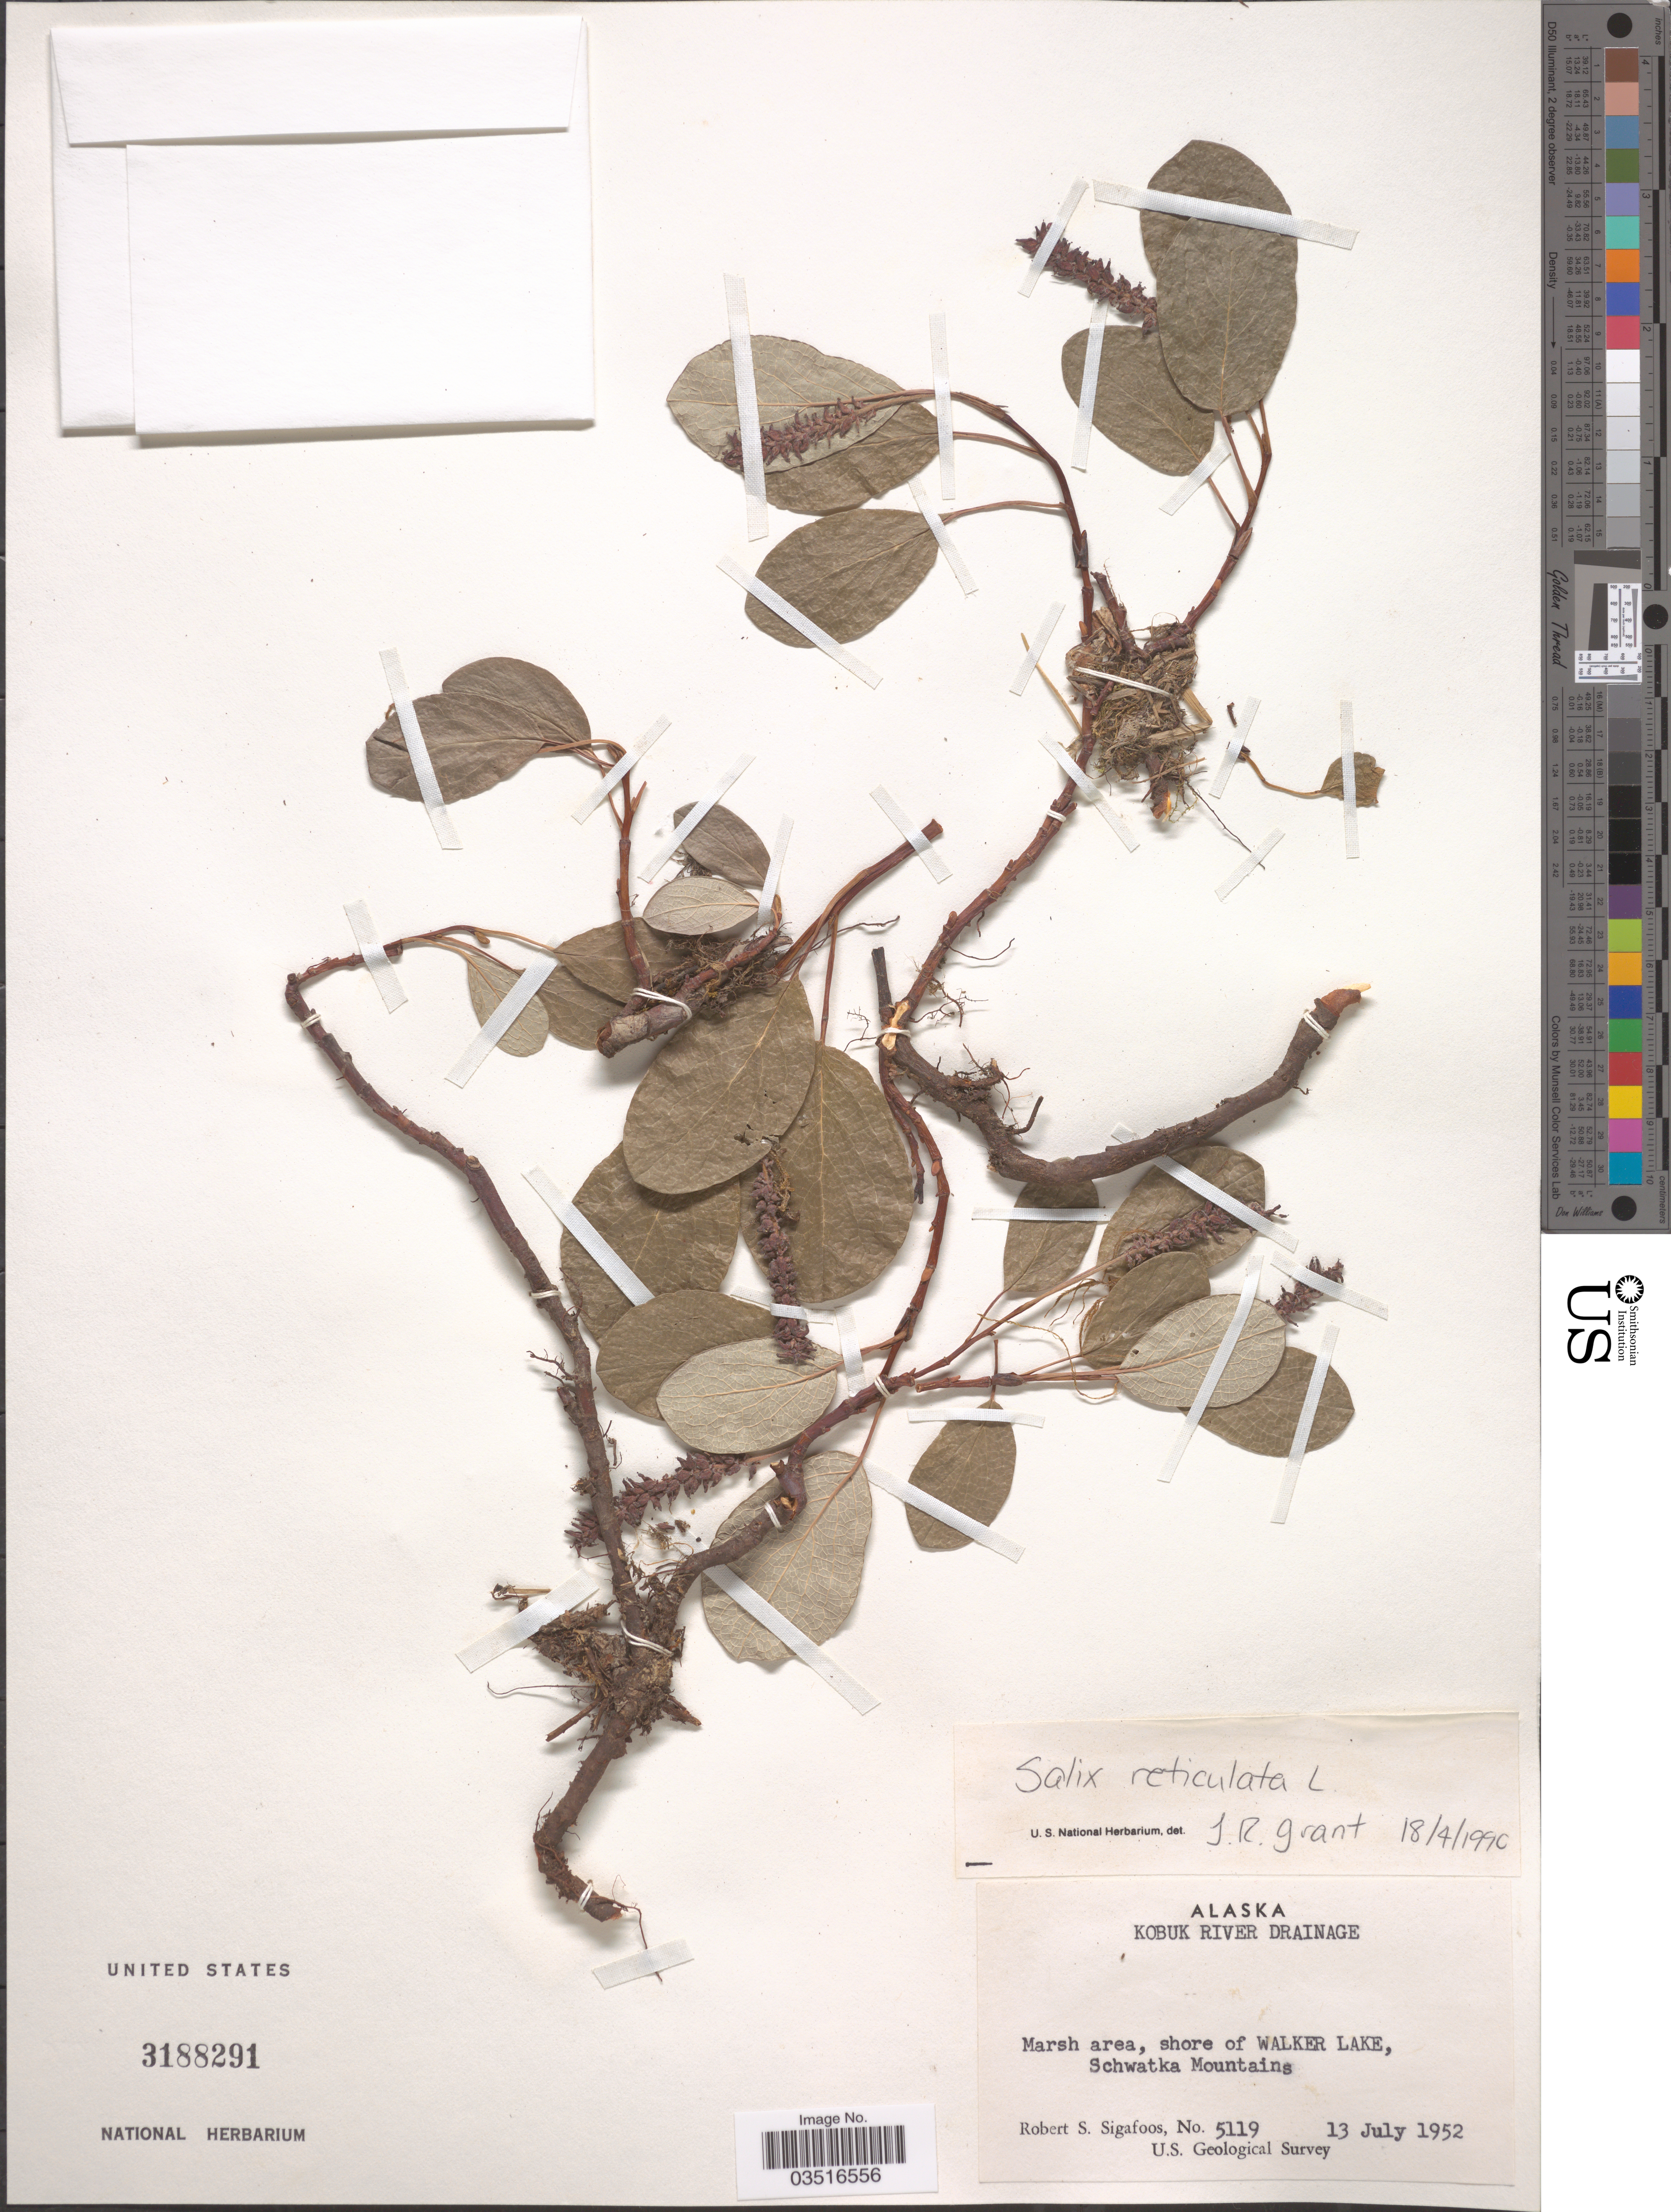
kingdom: Plantae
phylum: Tracheophyta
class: Magnoliopsida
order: Malpighiales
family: Salicaceae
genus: Salix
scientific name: Salix reticulata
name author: L.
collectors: R. Sigafoos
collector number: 5119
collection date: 1952-07-13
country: United States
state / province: Alaska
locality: Kobuk River Drainage. Marsh area, shore of Walker Lake, Schwatka Mountains.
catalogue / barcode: US 3188291